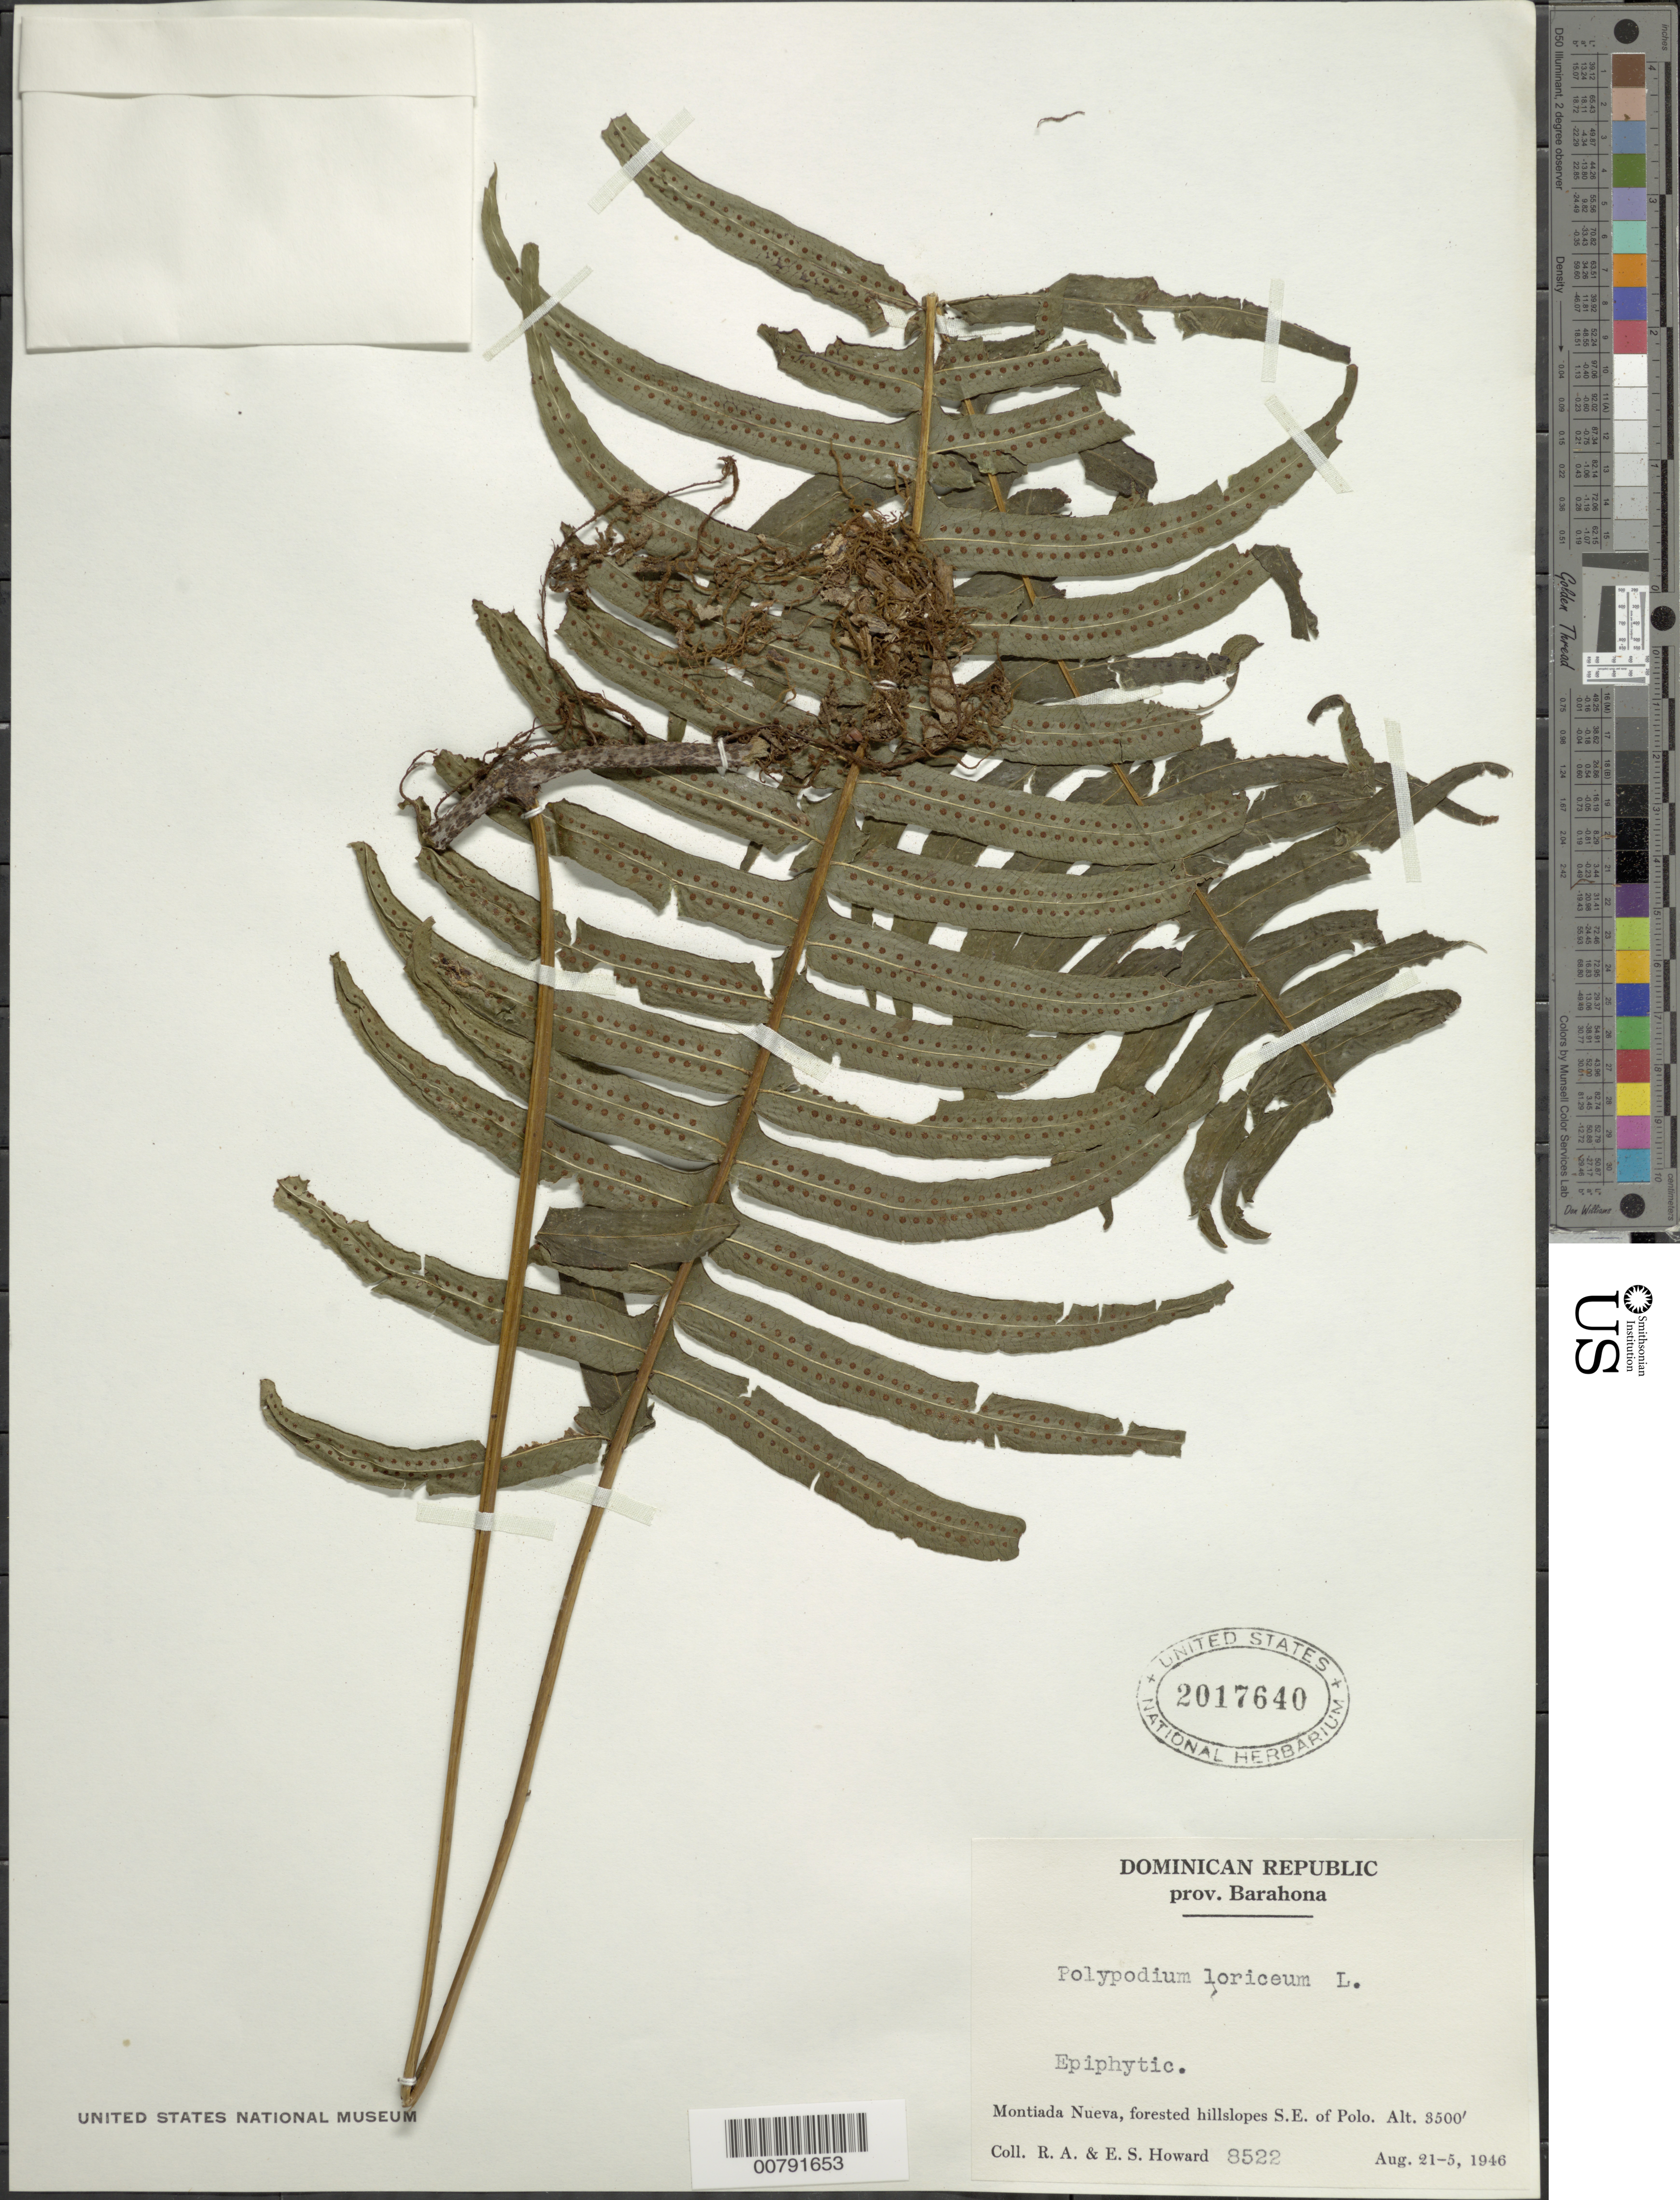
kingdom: Plantae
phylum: Tracheophyta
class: Polypodiopsida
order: Polypodiales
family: Polypodiaceae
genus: Serpocaulon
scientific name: Serpocaulon loriceum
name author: (L.) A.R. Sm.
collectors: R. A. Howard & E. S. Howard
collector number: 8522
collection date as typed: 21 Aug 1946 25 Aug 1946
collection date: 1946-08-21/1946-08-25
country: Dominican Republic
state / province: Barahona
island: Hispaniola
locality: Montiada Nueva, SE of Polo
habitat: Forested hillslopes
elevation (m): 1067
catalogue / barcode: US 2017640